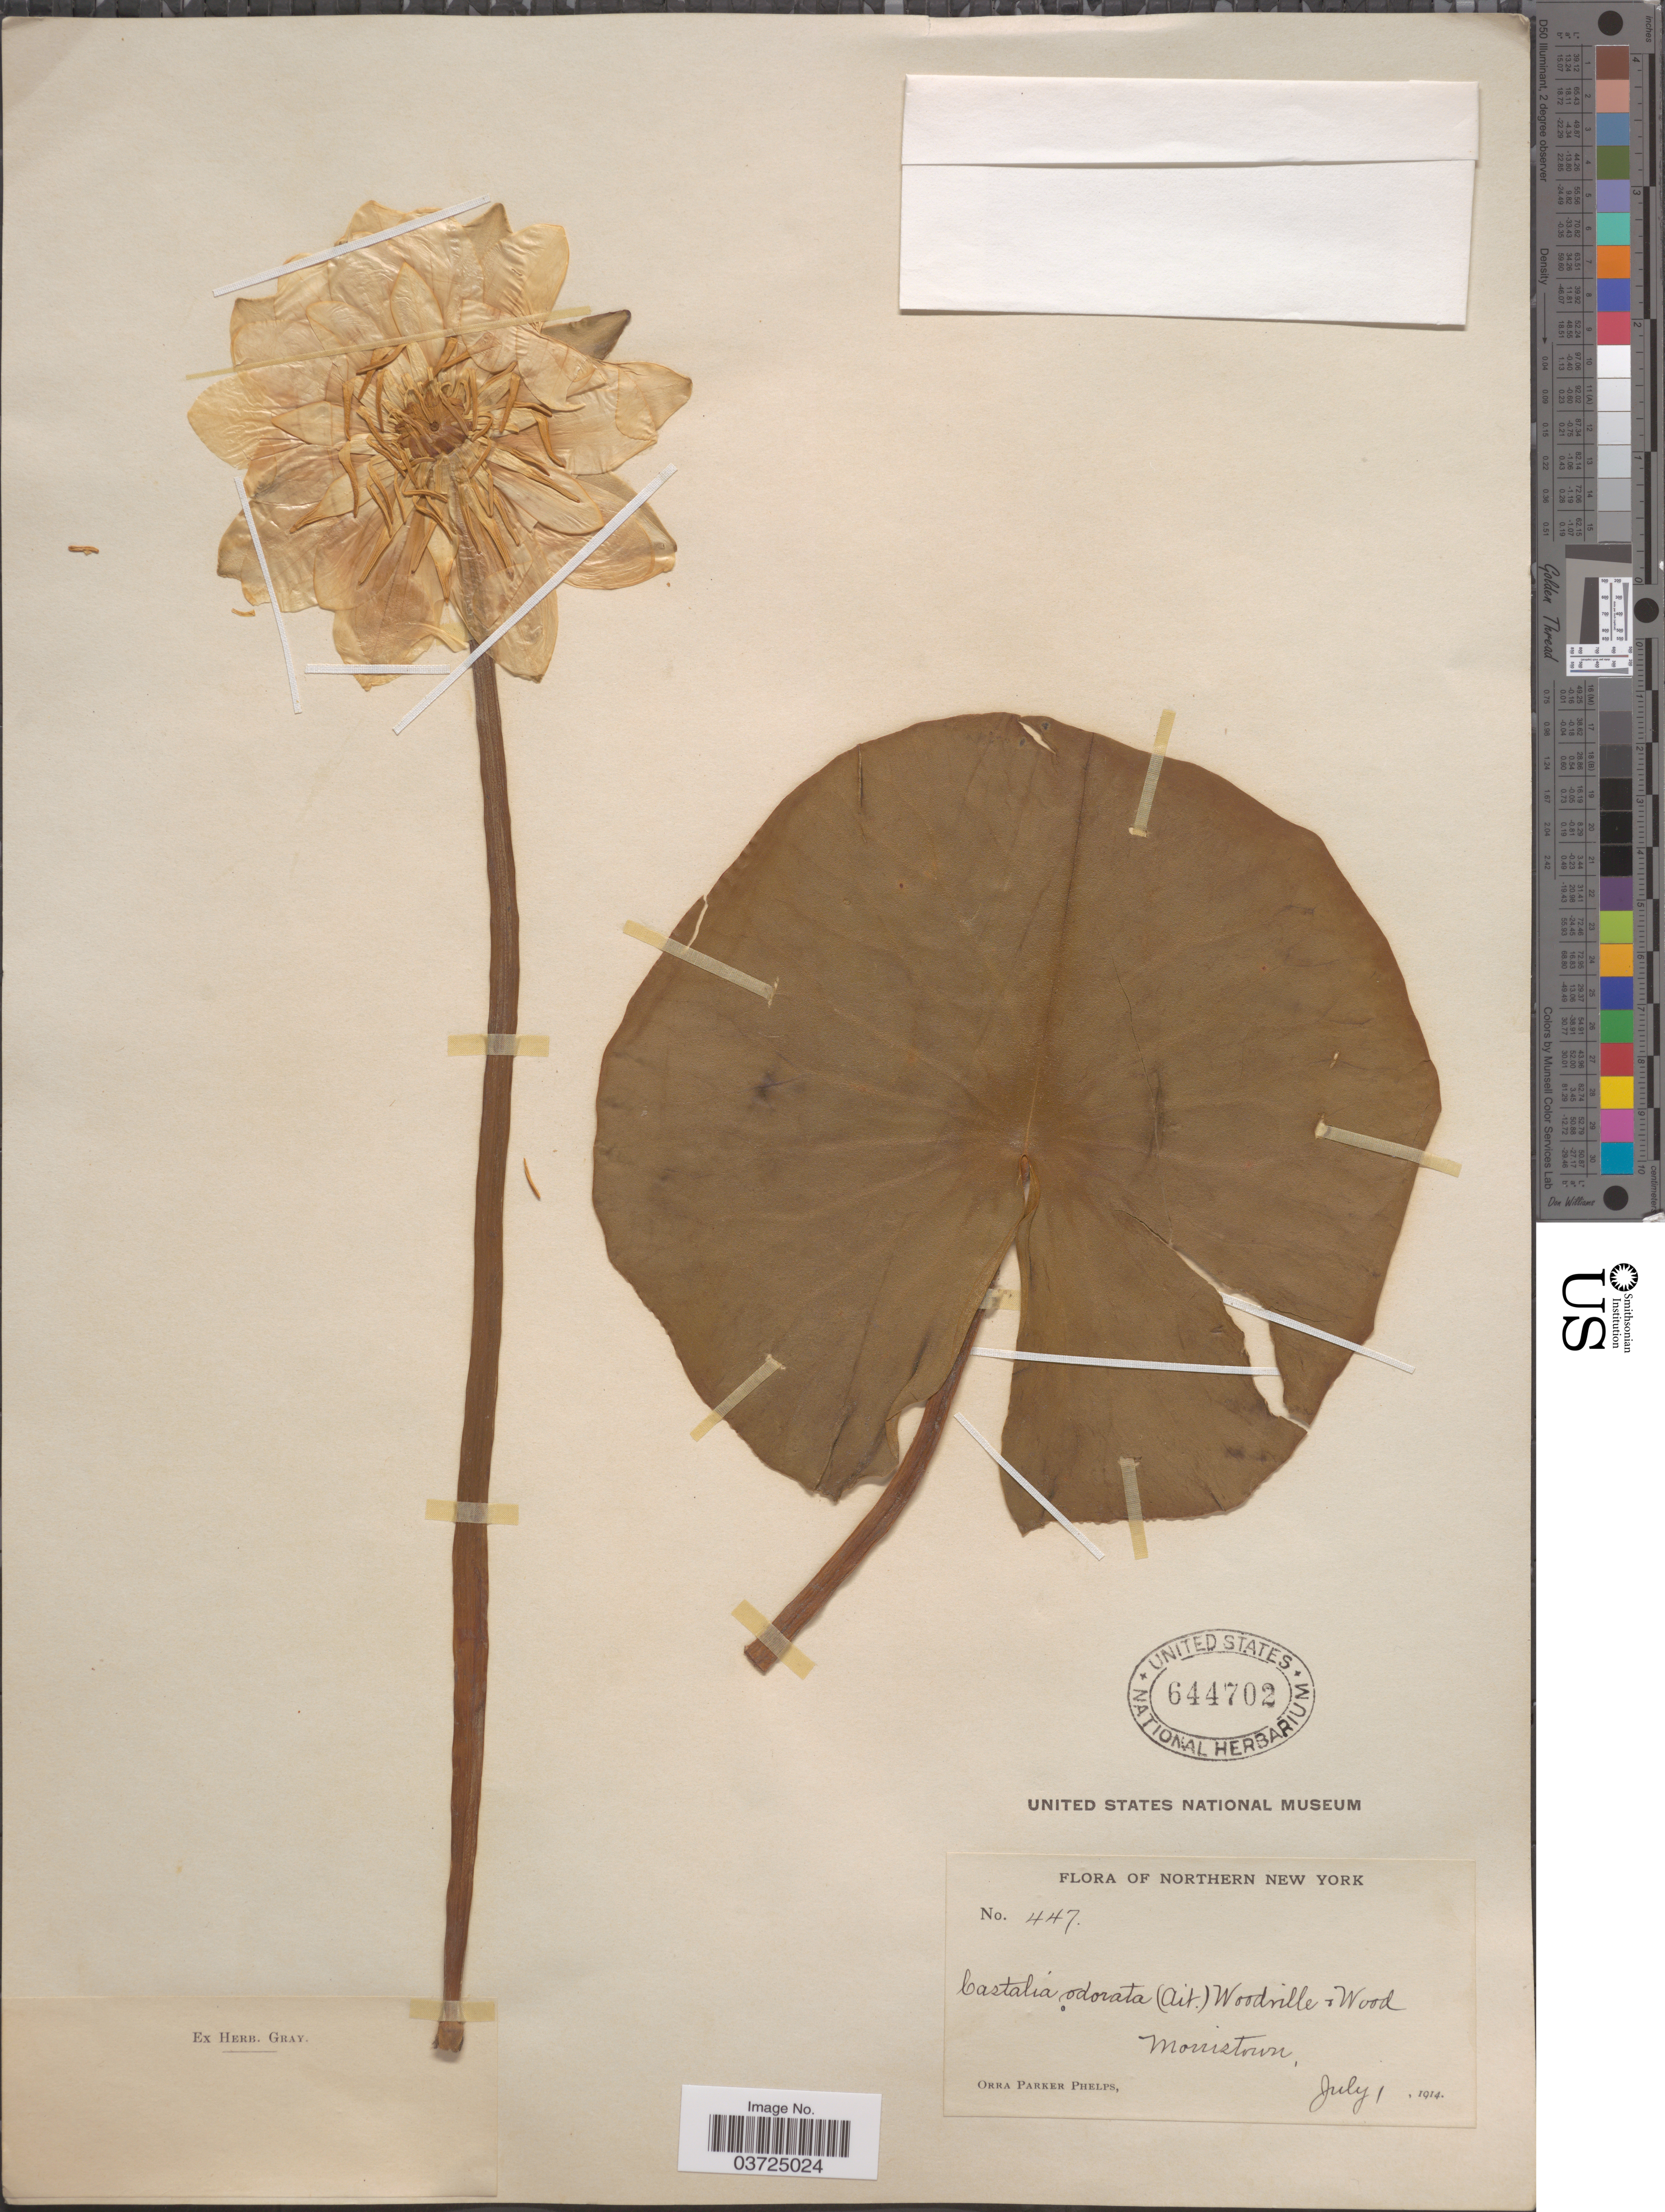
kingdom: Plantae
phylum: Tracheophyta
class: Magnoliopsida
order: Nymphaeales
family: Nymphaeaceae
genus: Nymphaea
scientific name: Nymphaea odorata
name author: Aiton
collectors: O. P. Phelps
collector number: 447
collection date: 1914-07-01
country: United States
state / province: New York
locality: Northern New York. Morristown.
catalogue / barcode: US 644702